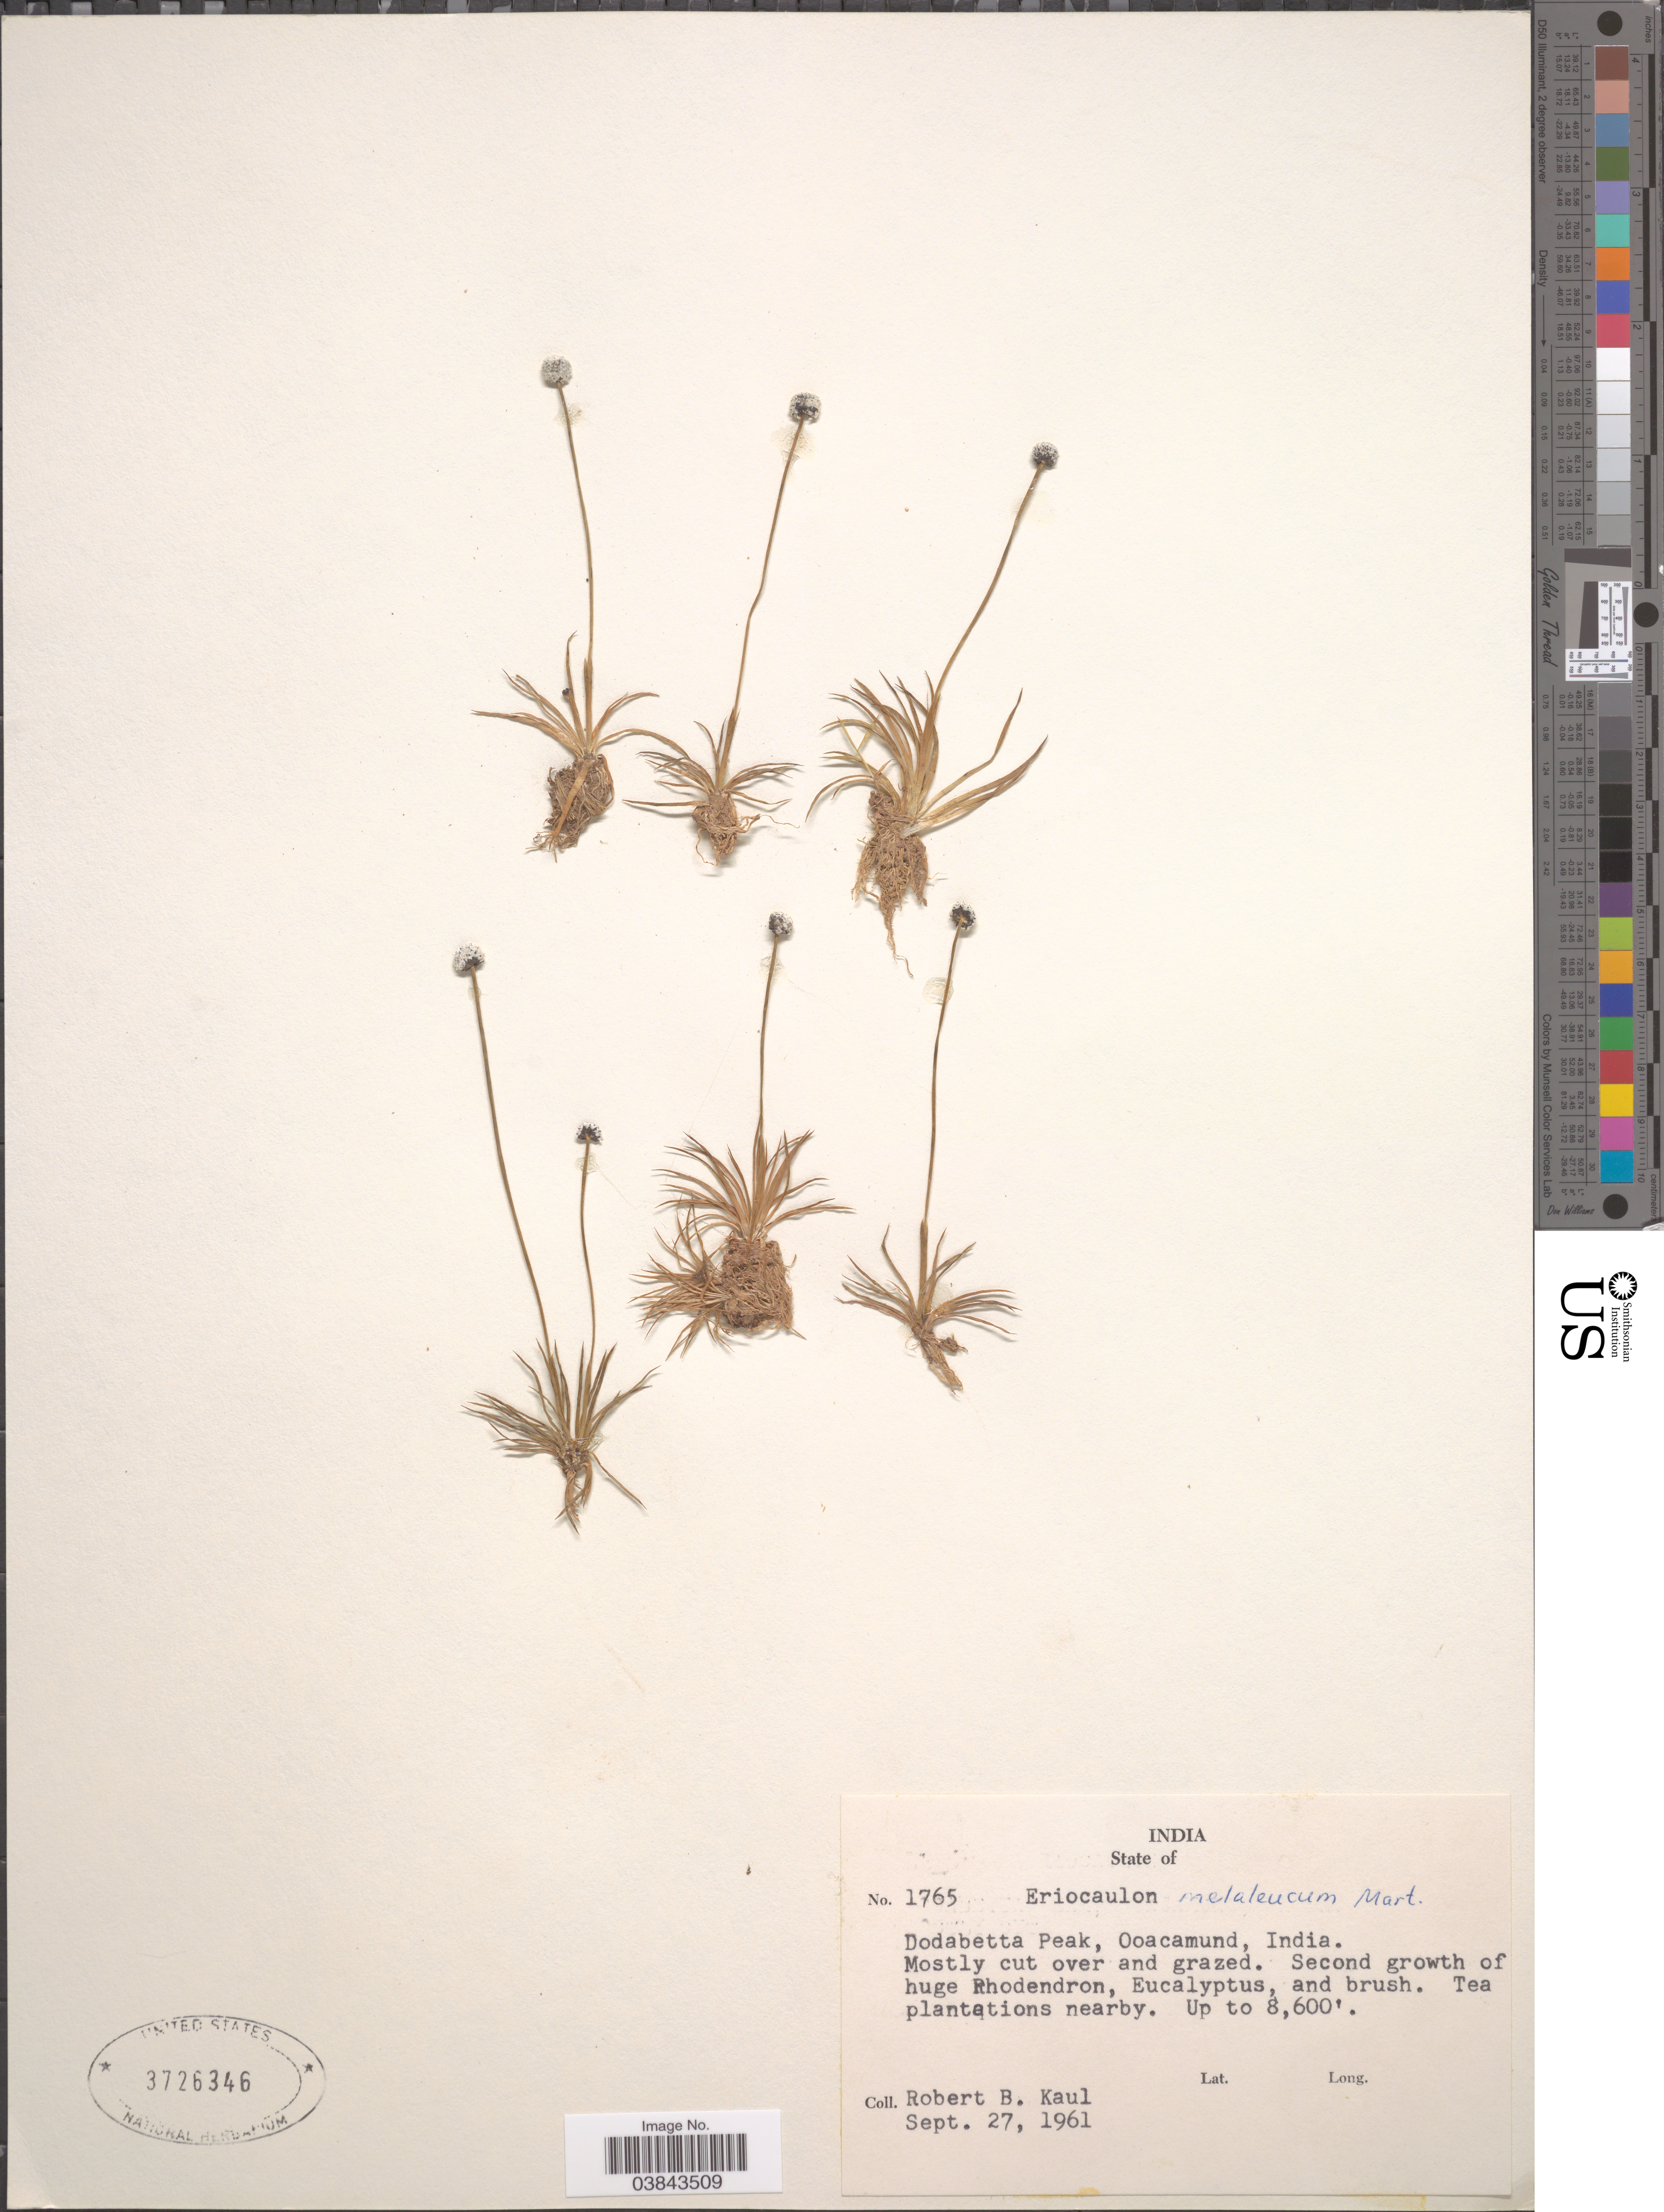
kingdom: Plantae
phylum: Tracheophyta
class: Liliopsida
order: Poales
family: Eriocaulaceae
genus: Eriocaulon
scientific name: Eriocaulon melaleucum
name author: Bong.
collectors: R. Kaul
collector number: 1765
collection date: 1961-09-27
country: India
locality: Dodabetta Peak, Ooacamund.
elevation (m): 2621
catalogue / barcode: US 3726346